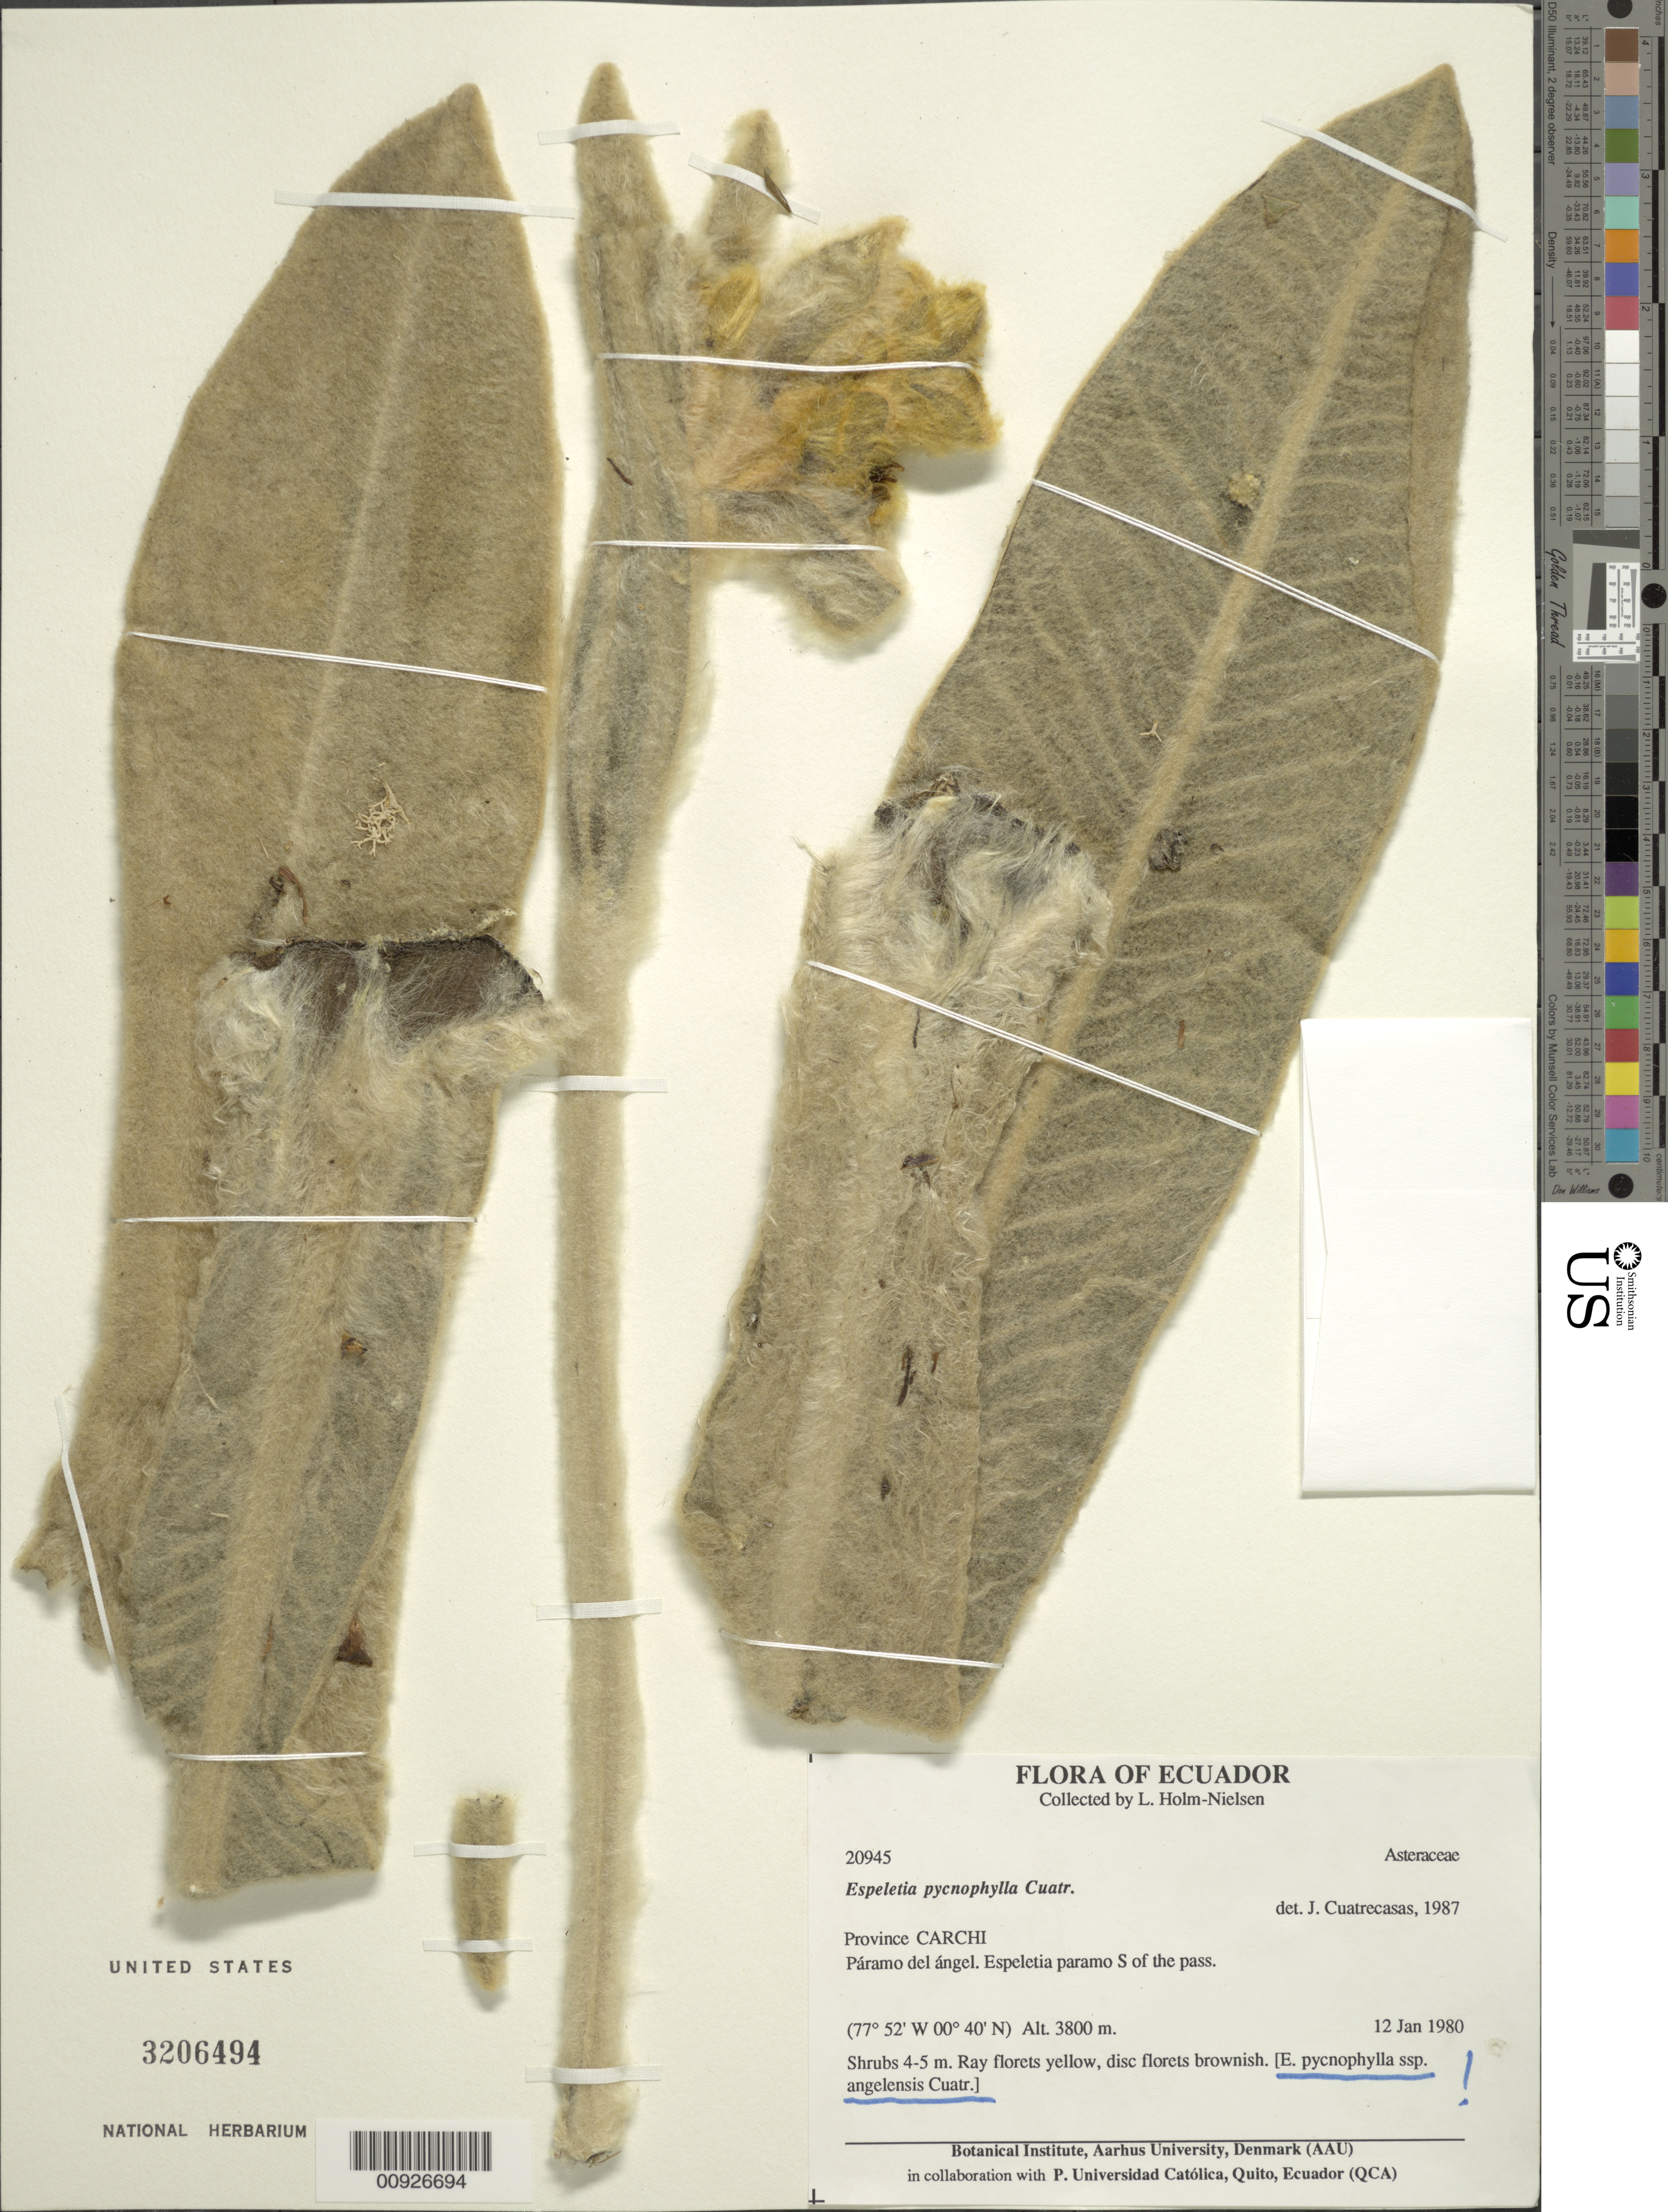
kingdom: Plantae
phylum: Tracheophyta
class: Magnoliopsida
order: Asterales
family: Asteraceae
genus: Espeletia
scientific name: Espeletia pycnophylla subsp. angelensis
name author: Cuatrec.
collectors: L. B. Holm-Nielsen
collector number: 20945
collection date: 1980-01-12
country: Ecuador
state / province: Carchi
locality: Páramo del Ángel. Espeletia párama S of the pass.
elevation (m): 3800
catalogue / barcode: US 3206494